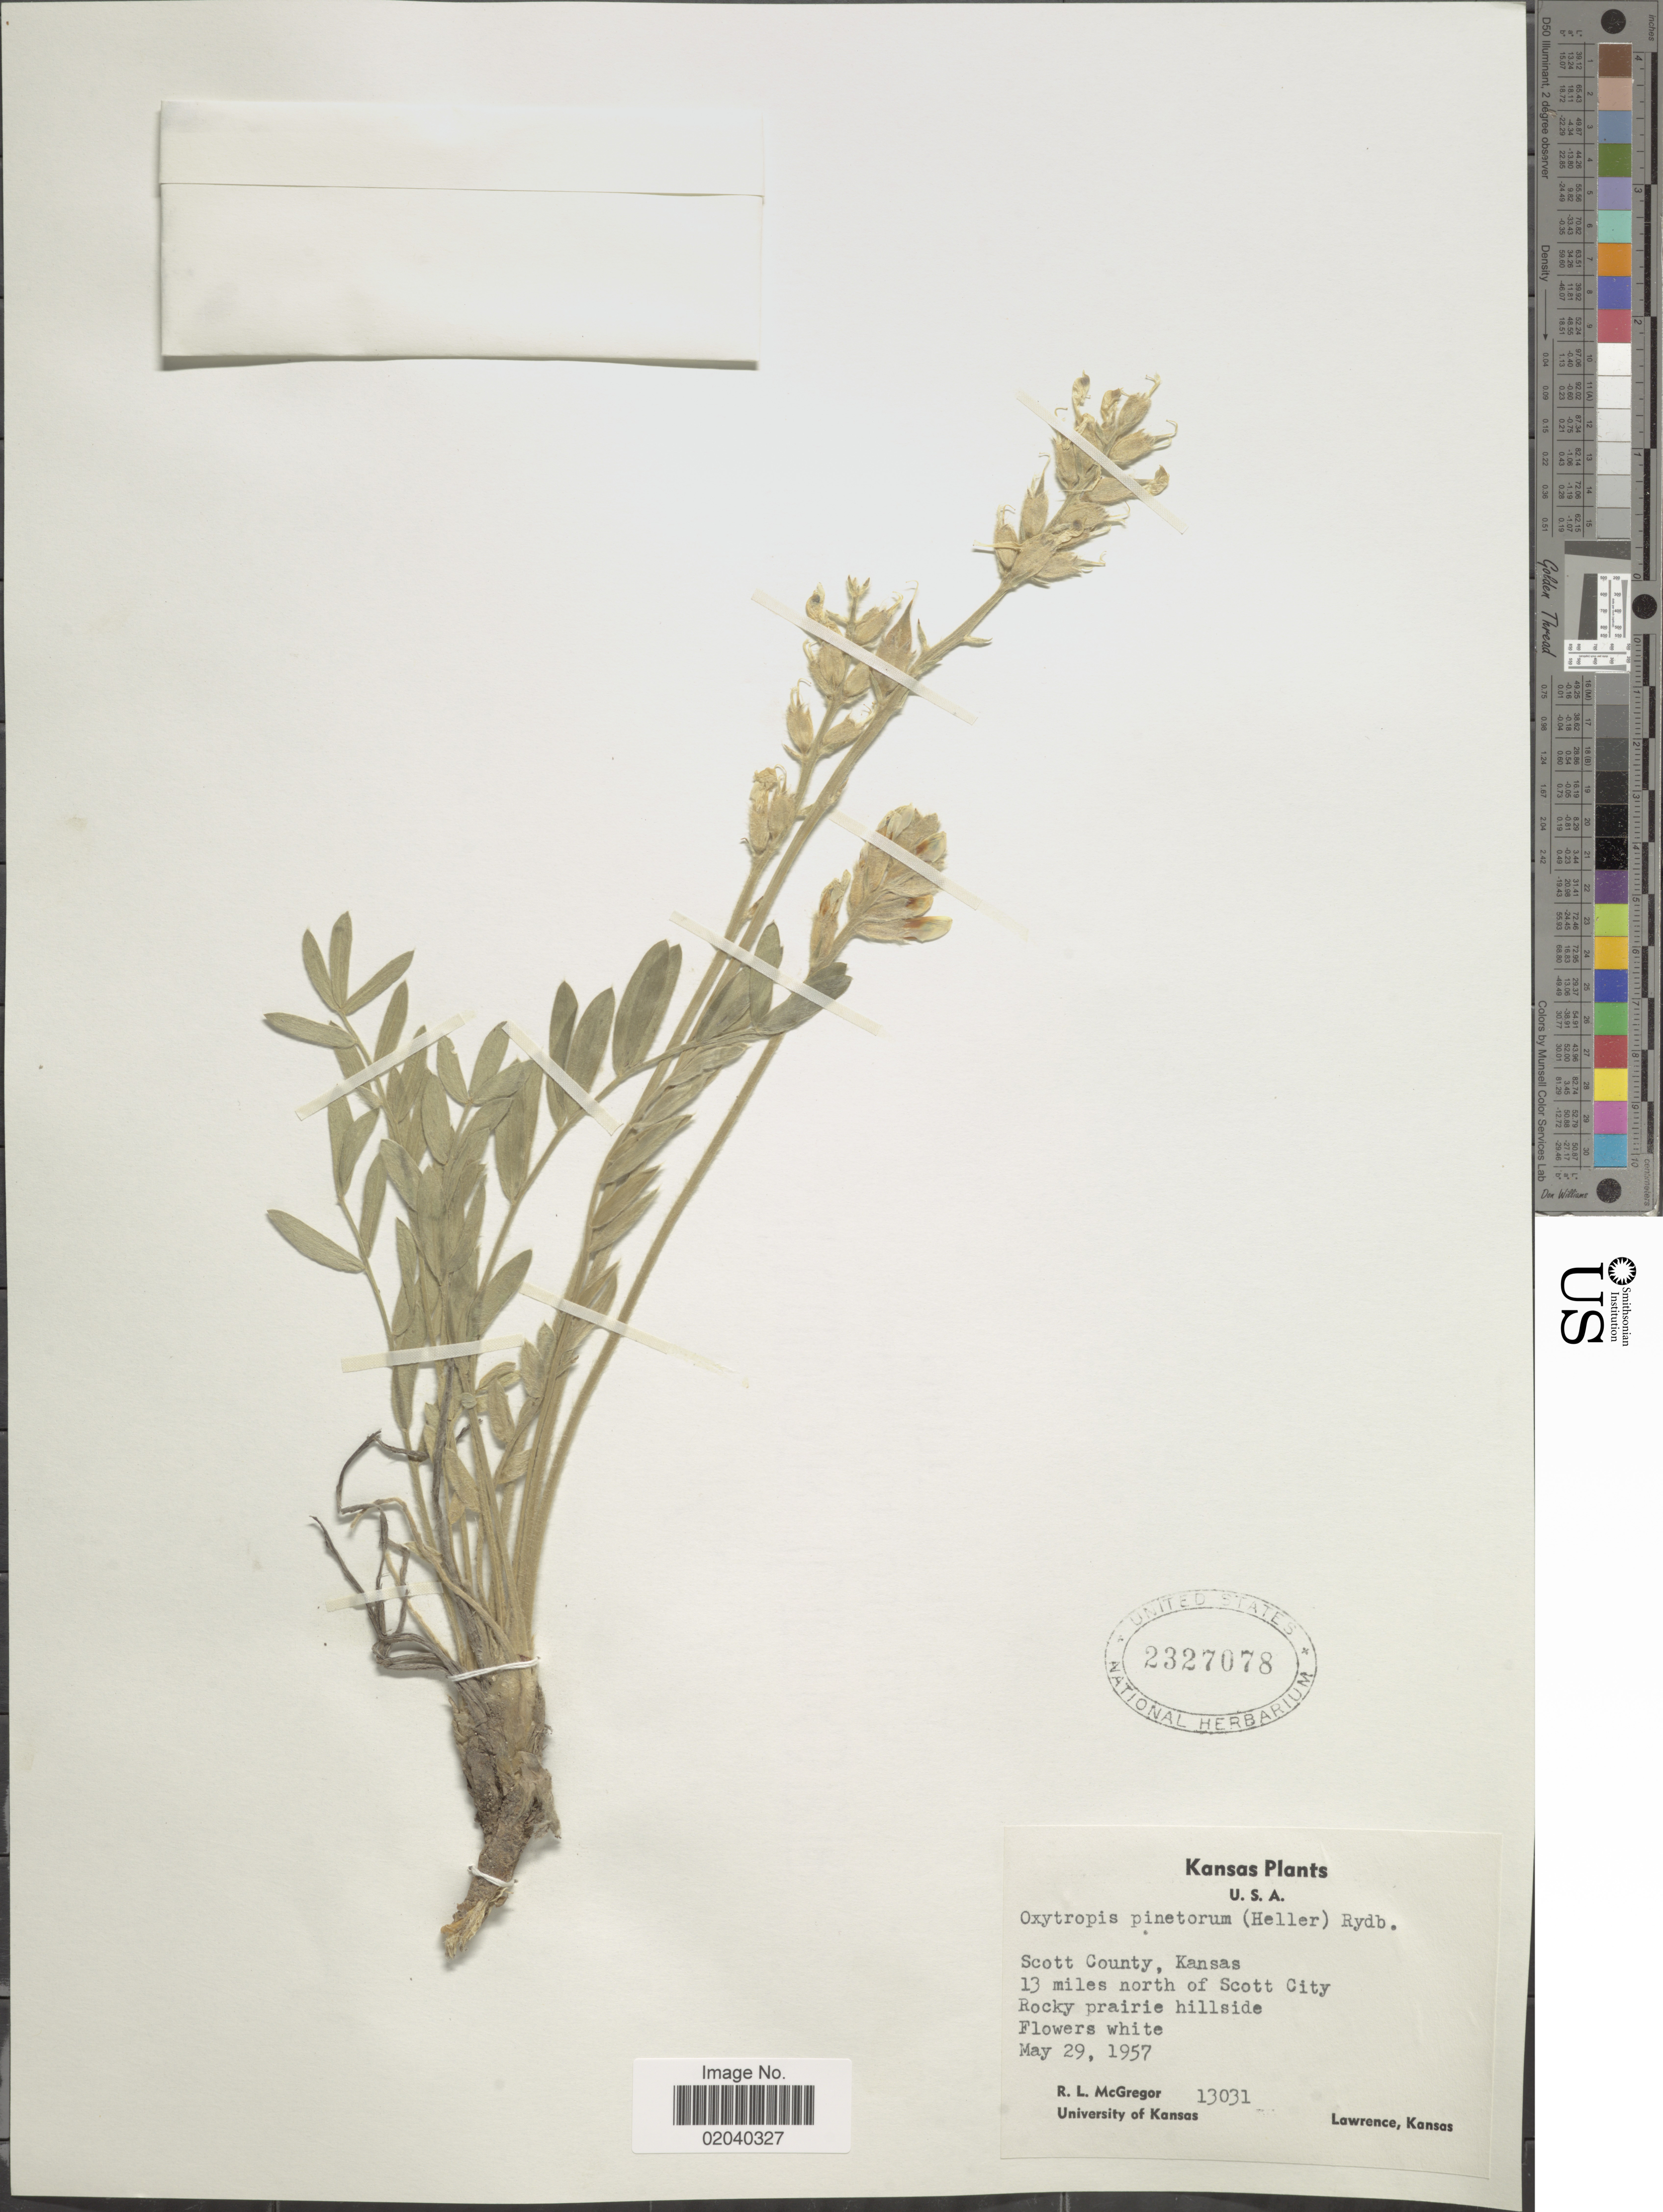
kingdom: Plantae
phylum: Tracheophyta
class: Magnoliopsida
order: Fabales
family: Fabaceae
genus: Oxytropis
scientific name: Oxytropis sericea var. sericea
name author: Nutt.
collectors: R. McGregor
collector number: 13031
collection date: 1957-05-29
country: United States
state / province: Kansas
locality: Scott County. 13 miles north of Scott City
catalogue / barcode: US 2327078